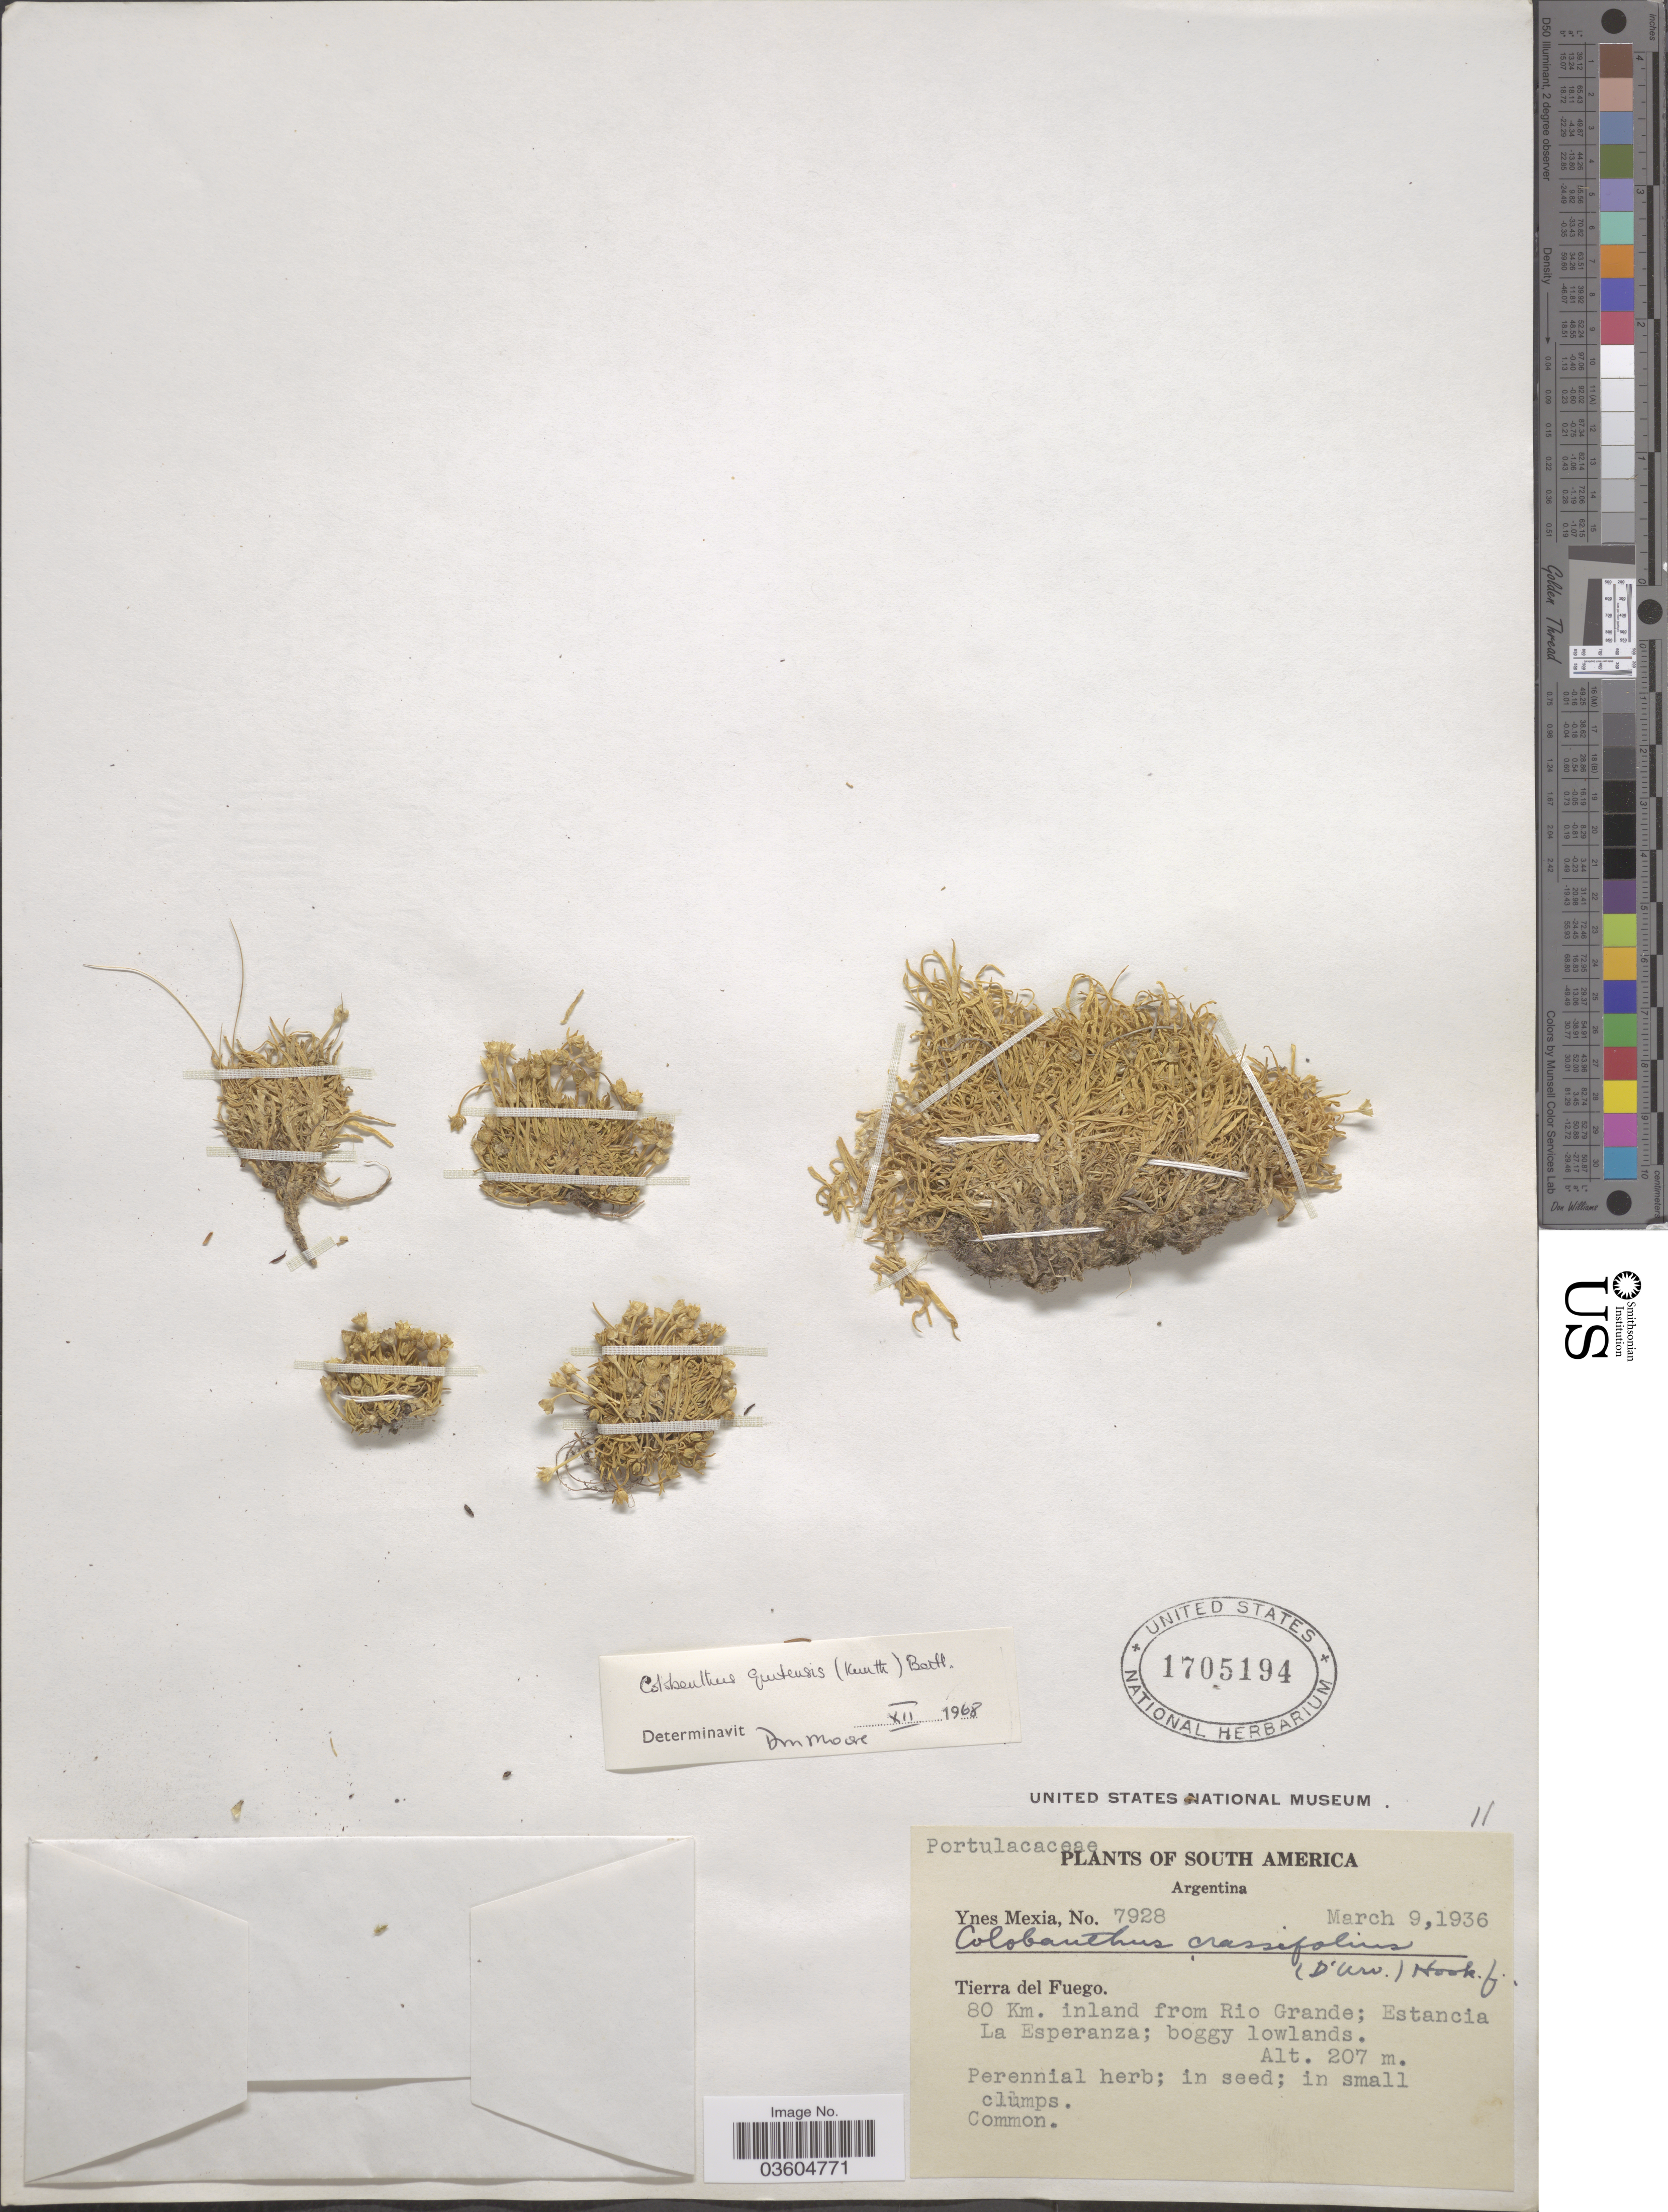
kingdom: Plantae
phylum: Tracheophyta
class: Magnoliopsida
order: Caryophyllales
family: Caryophyllaceae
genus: Colobanthus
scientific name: Colobanthus quitensis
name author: (Kunth) Bartl.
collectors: Y. Mexia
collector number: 7928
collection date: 1936-03-09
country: Argentina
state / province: Tierra del Fuego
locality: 80 Km. inland from Rio Grande; Estancia La Esperanza.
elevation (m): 207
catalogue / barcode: US 1705194